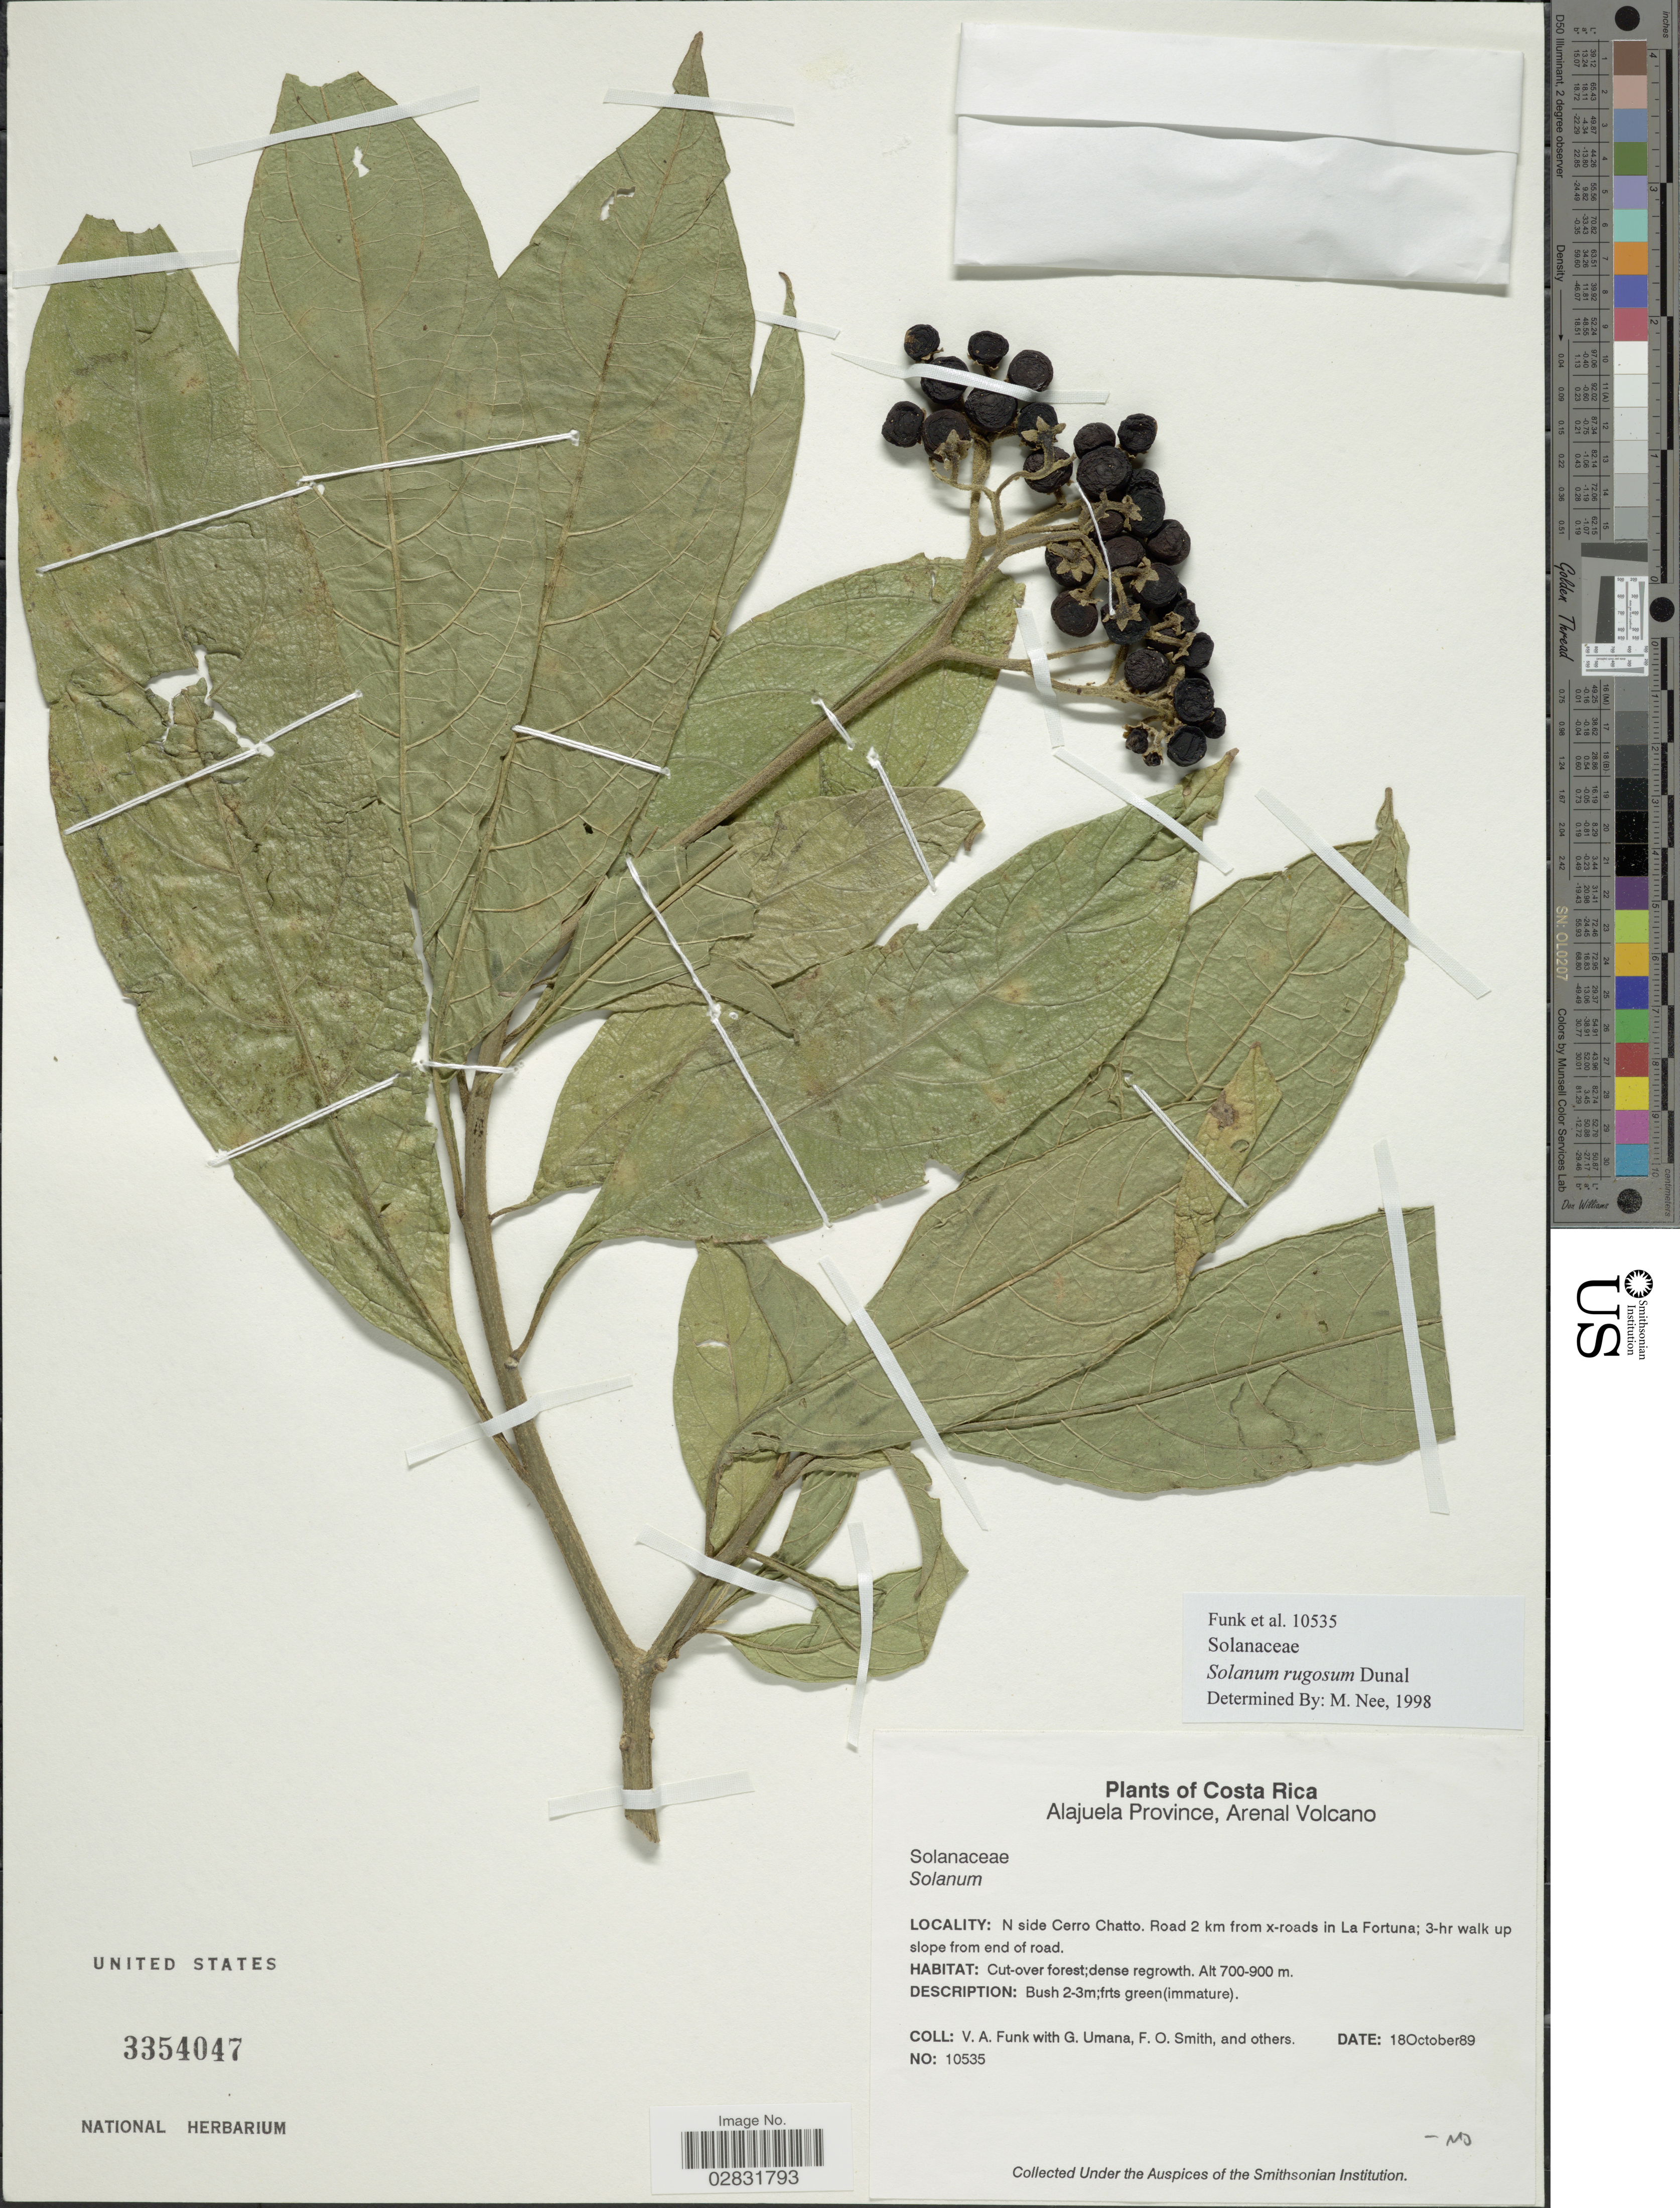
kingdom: Plantae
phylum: Tracheophyta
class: Magnoliopsida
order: Solanales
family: Solanaceae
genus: Solanum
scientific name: Solanum rugosum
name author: Dunal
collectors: V. Funk, G. Umana, F. Smith & et al.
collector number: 10535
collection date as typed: Transcribed d/m/y: 18/10/89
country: Costa Rica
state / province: Alajuela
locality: Arenal Volcano. N side Cerro Chatto. Road 2 km from x-roads in La Fortuna; 3-hr walk up slope from end of road.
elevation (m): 700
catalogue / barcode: US 3354047